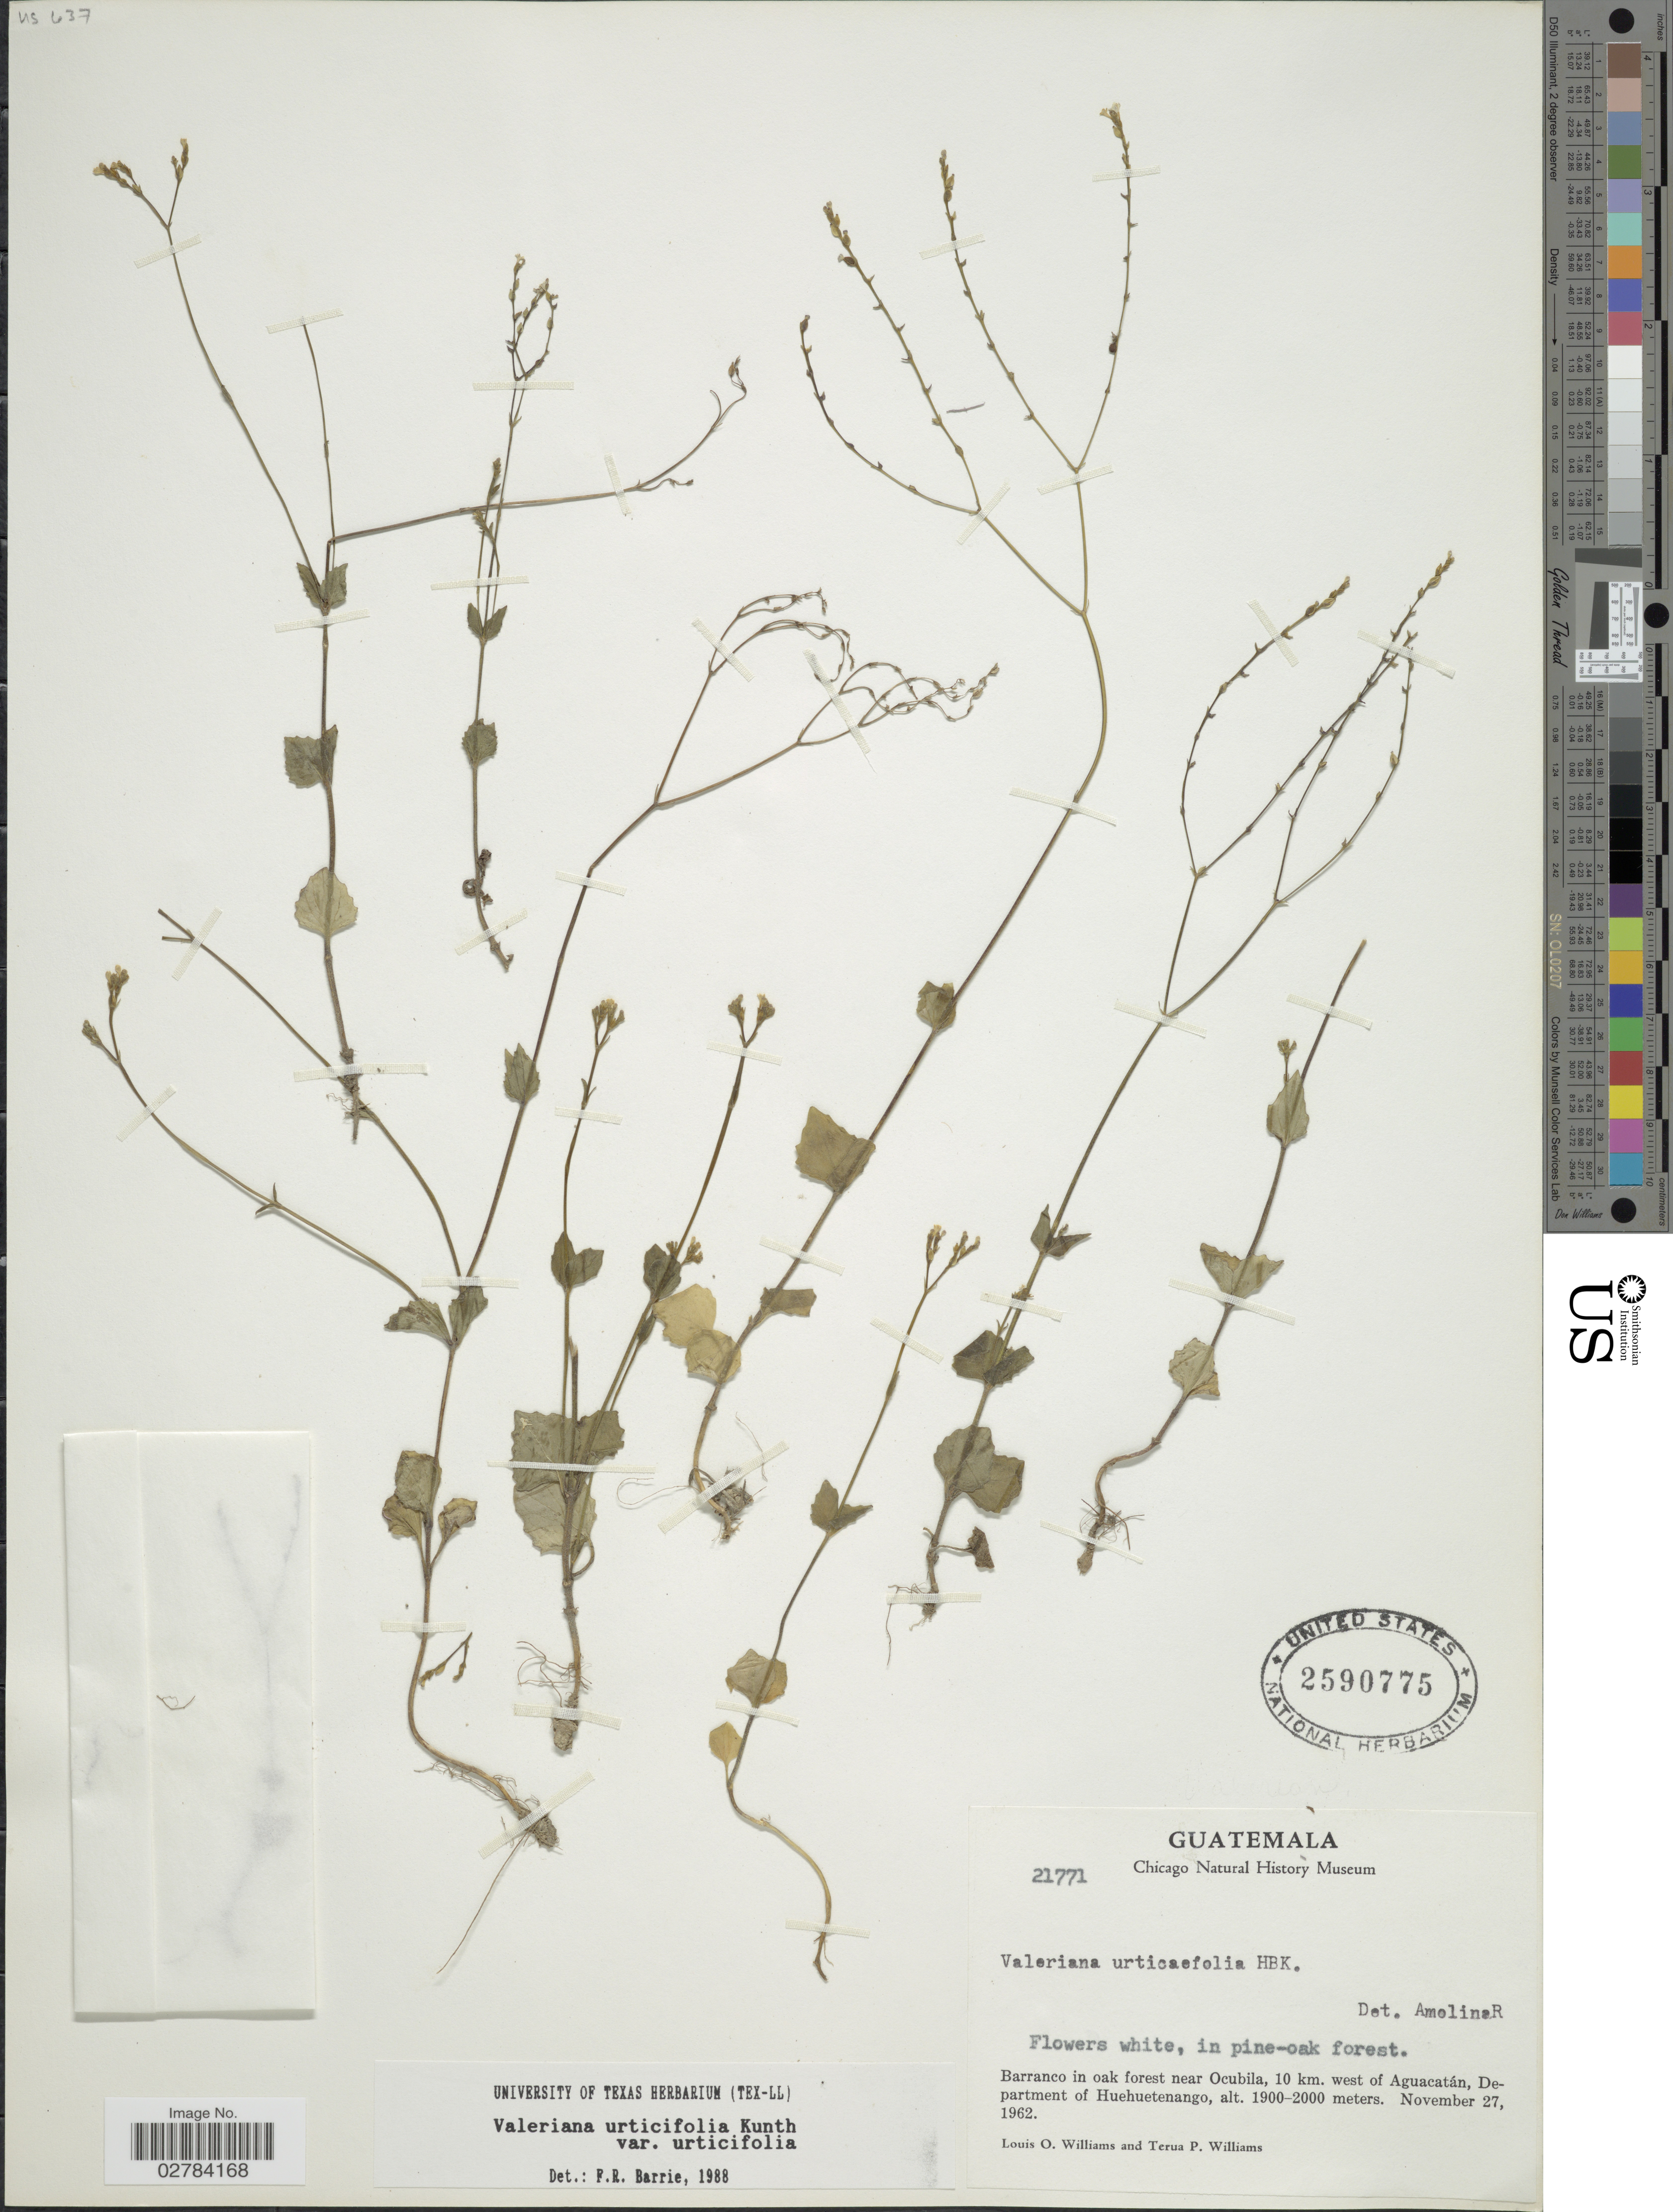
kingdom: Plantae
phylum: Tracheophyta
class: Magnoliopsida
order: Dipsacales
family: Caprifoliaceae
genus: Valeriana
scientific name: Valeriana urticifolia var. urticifolia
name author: Kunth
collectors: L. O. Williams & T. Williams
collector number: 21771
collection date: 1962-11-27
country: Guatemala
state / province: Huehuetenango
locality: Barranco in oak forest near Ocubila, 10 km. west of Aguacatán, Department of Huehuetenango.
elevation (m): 1900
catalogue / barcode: US 2590775